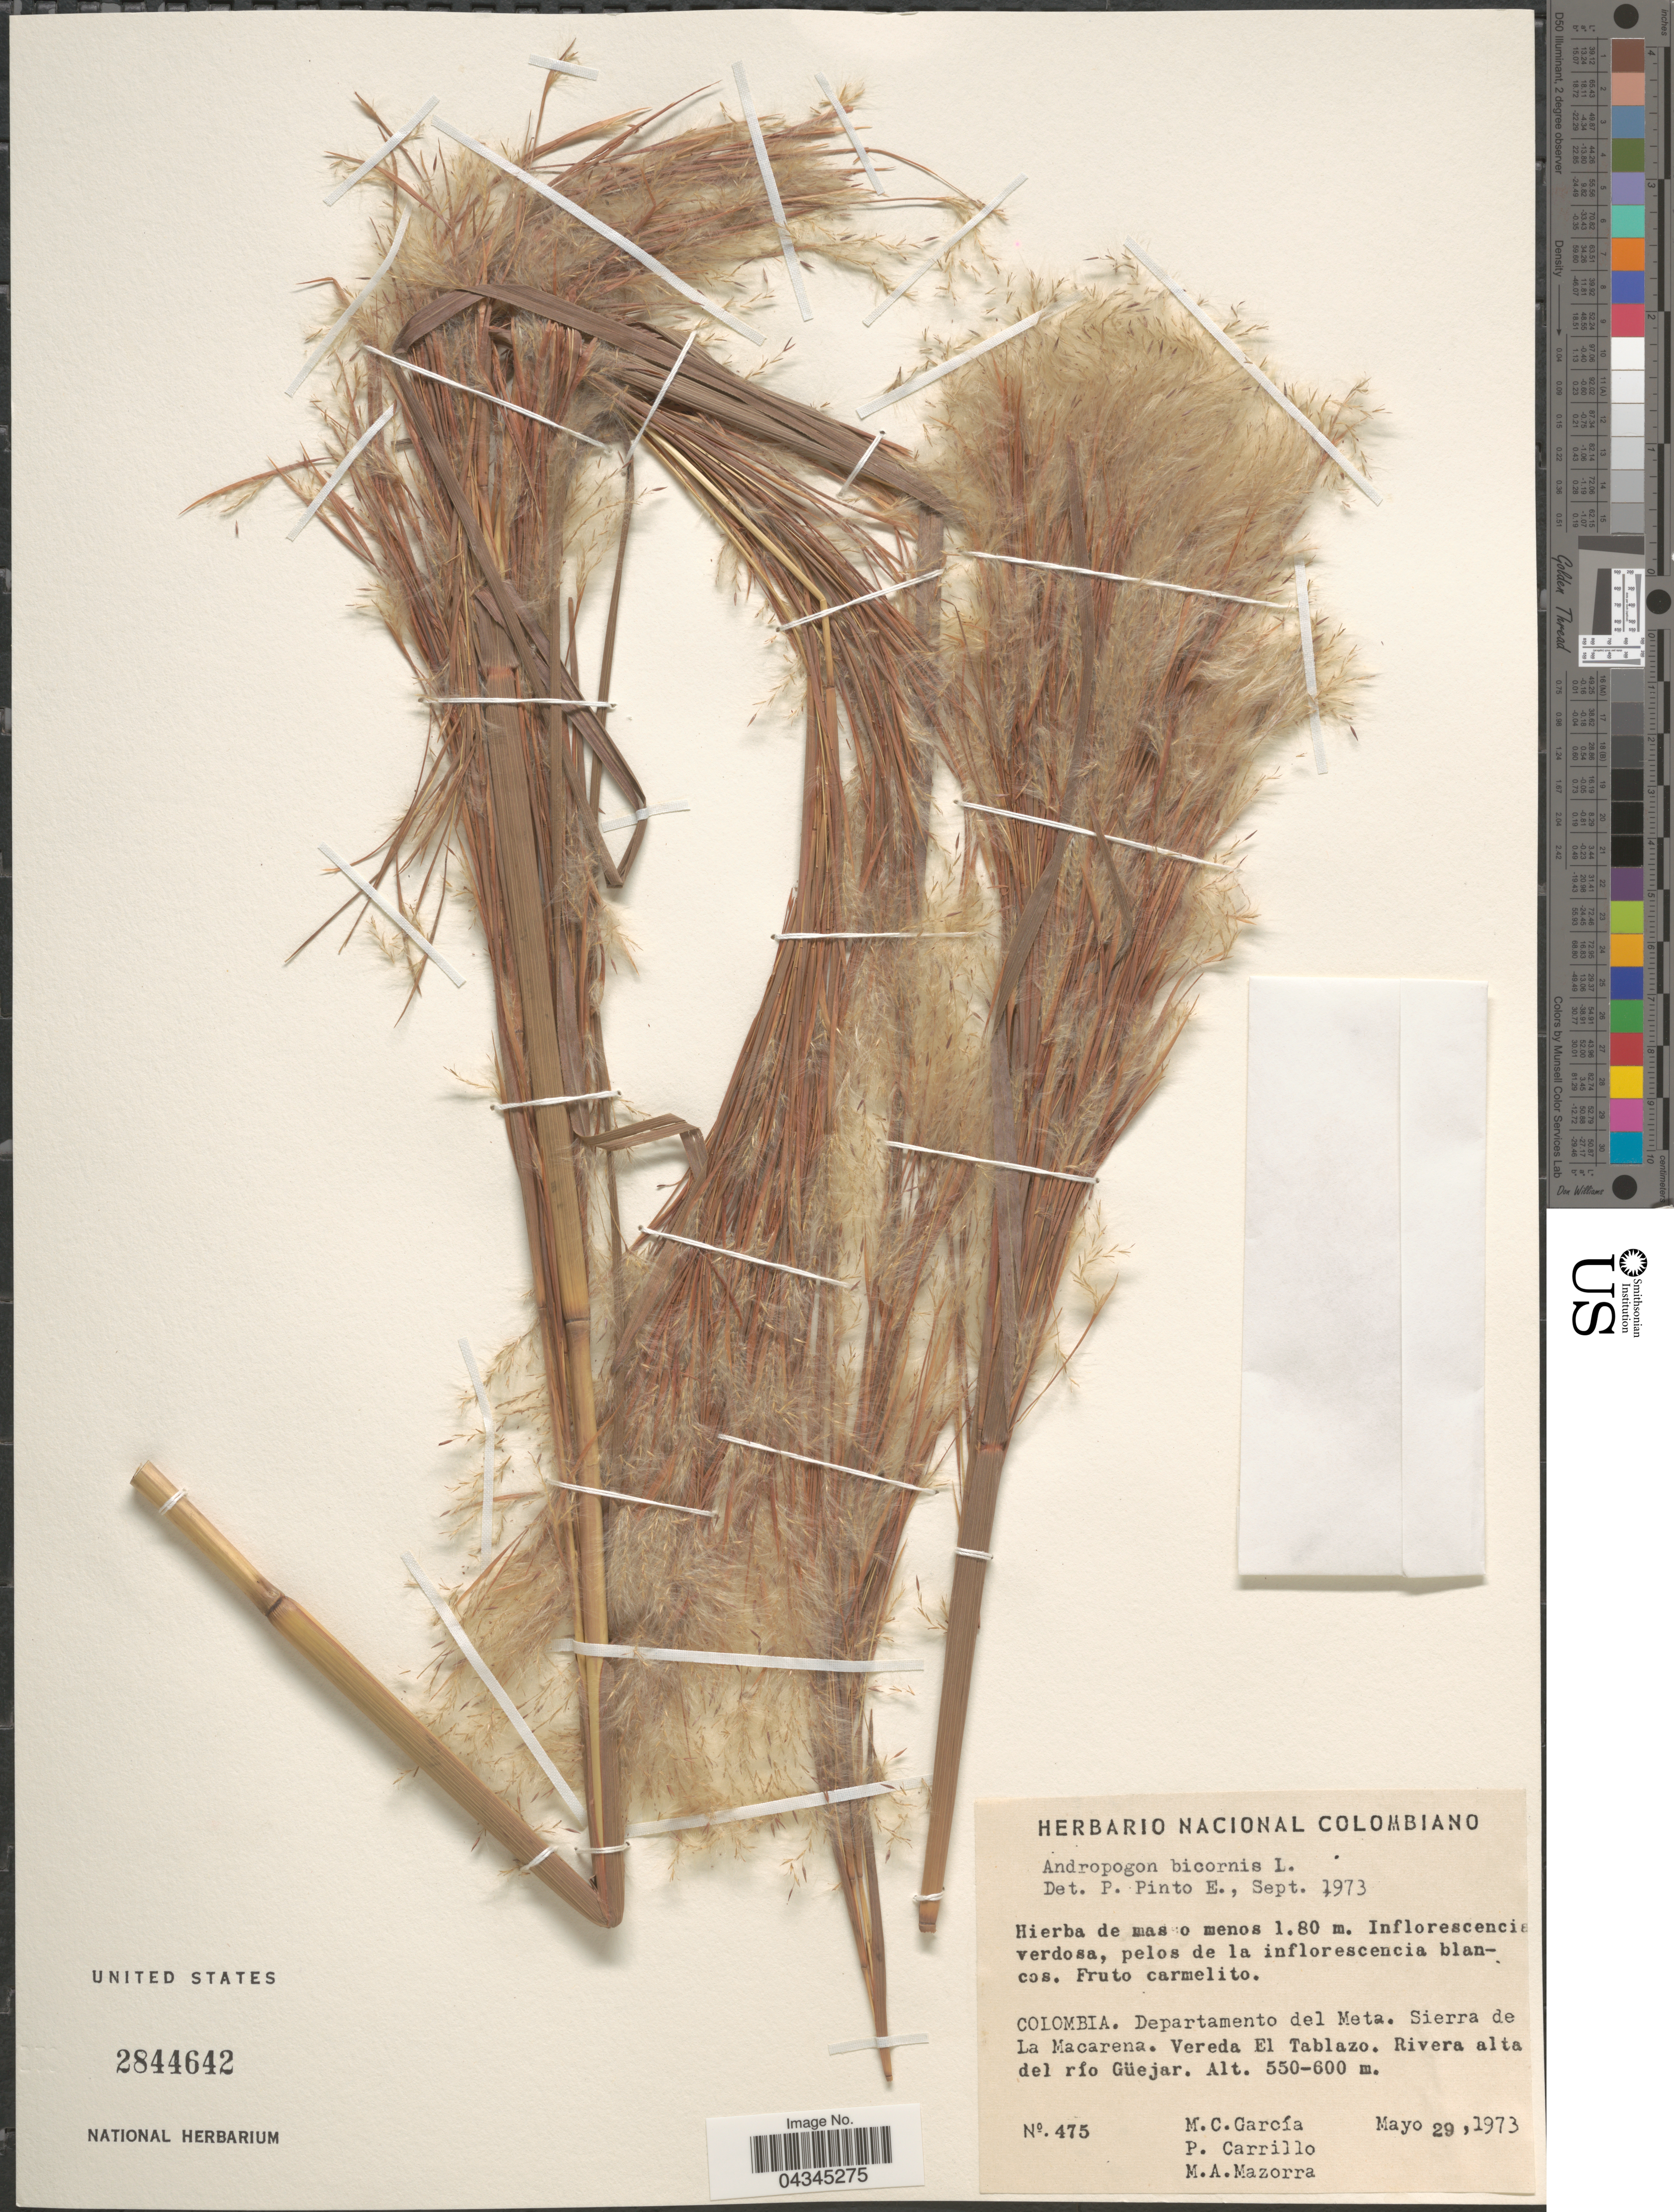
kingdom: Plantae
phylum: Tracheophyta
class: Liliopsida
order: Poales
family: Poaceae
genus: Andropogon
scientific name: Andropogon bicornis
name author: L.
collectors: M. C. García, P. Carrillo & M. Mazorra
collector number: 475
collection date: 1973-05-29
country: Colombia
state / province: Meta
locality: Departamento del Meta. Sierra de La Macarena. Vereda El Tablazo. Rivera alta del río Güejar.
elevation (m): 550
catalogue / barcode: US 2844642